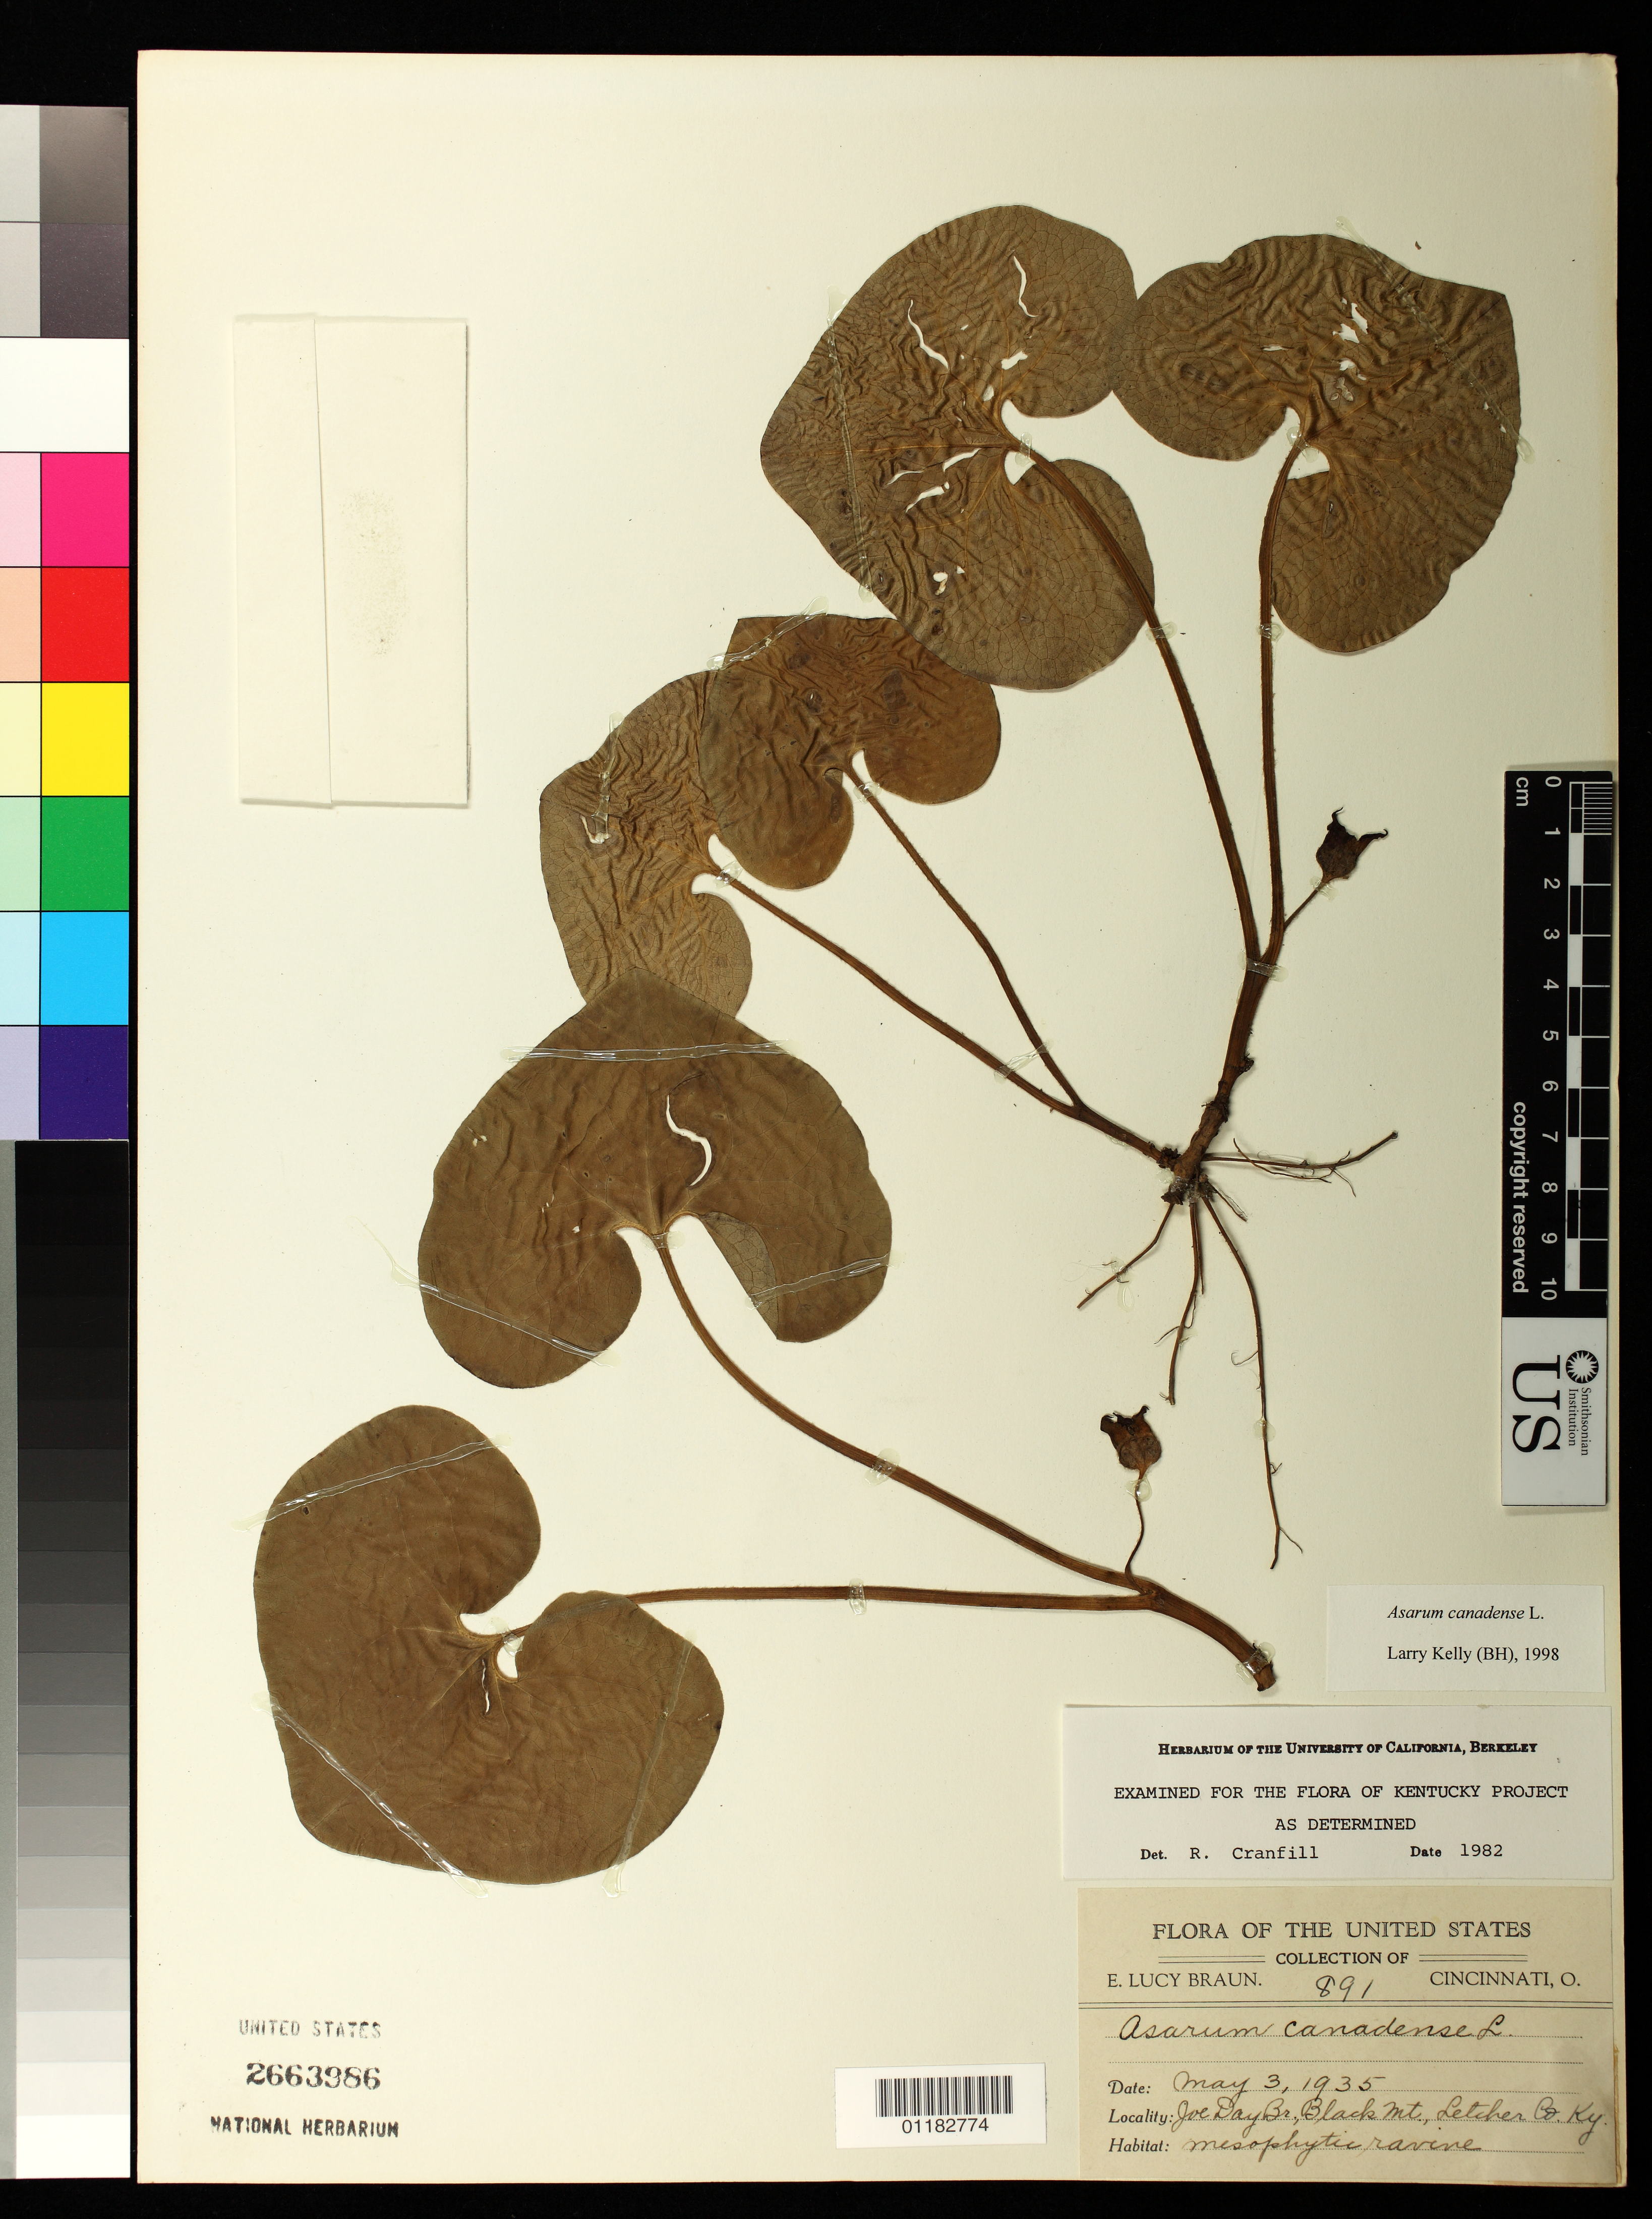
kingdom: Plantae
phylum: Tracheophyta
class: Magnoliopsida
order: Piperales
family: Aristolochiaceae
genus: Asarum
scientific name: Asarum canadense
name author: L.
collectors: E. L. Braun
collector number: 891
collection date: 1935-05-03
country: United States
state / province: Kentucky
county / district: Letcher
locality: Joe Day Bridge, Black Mountain, Letcher County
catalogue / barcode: US 2663886